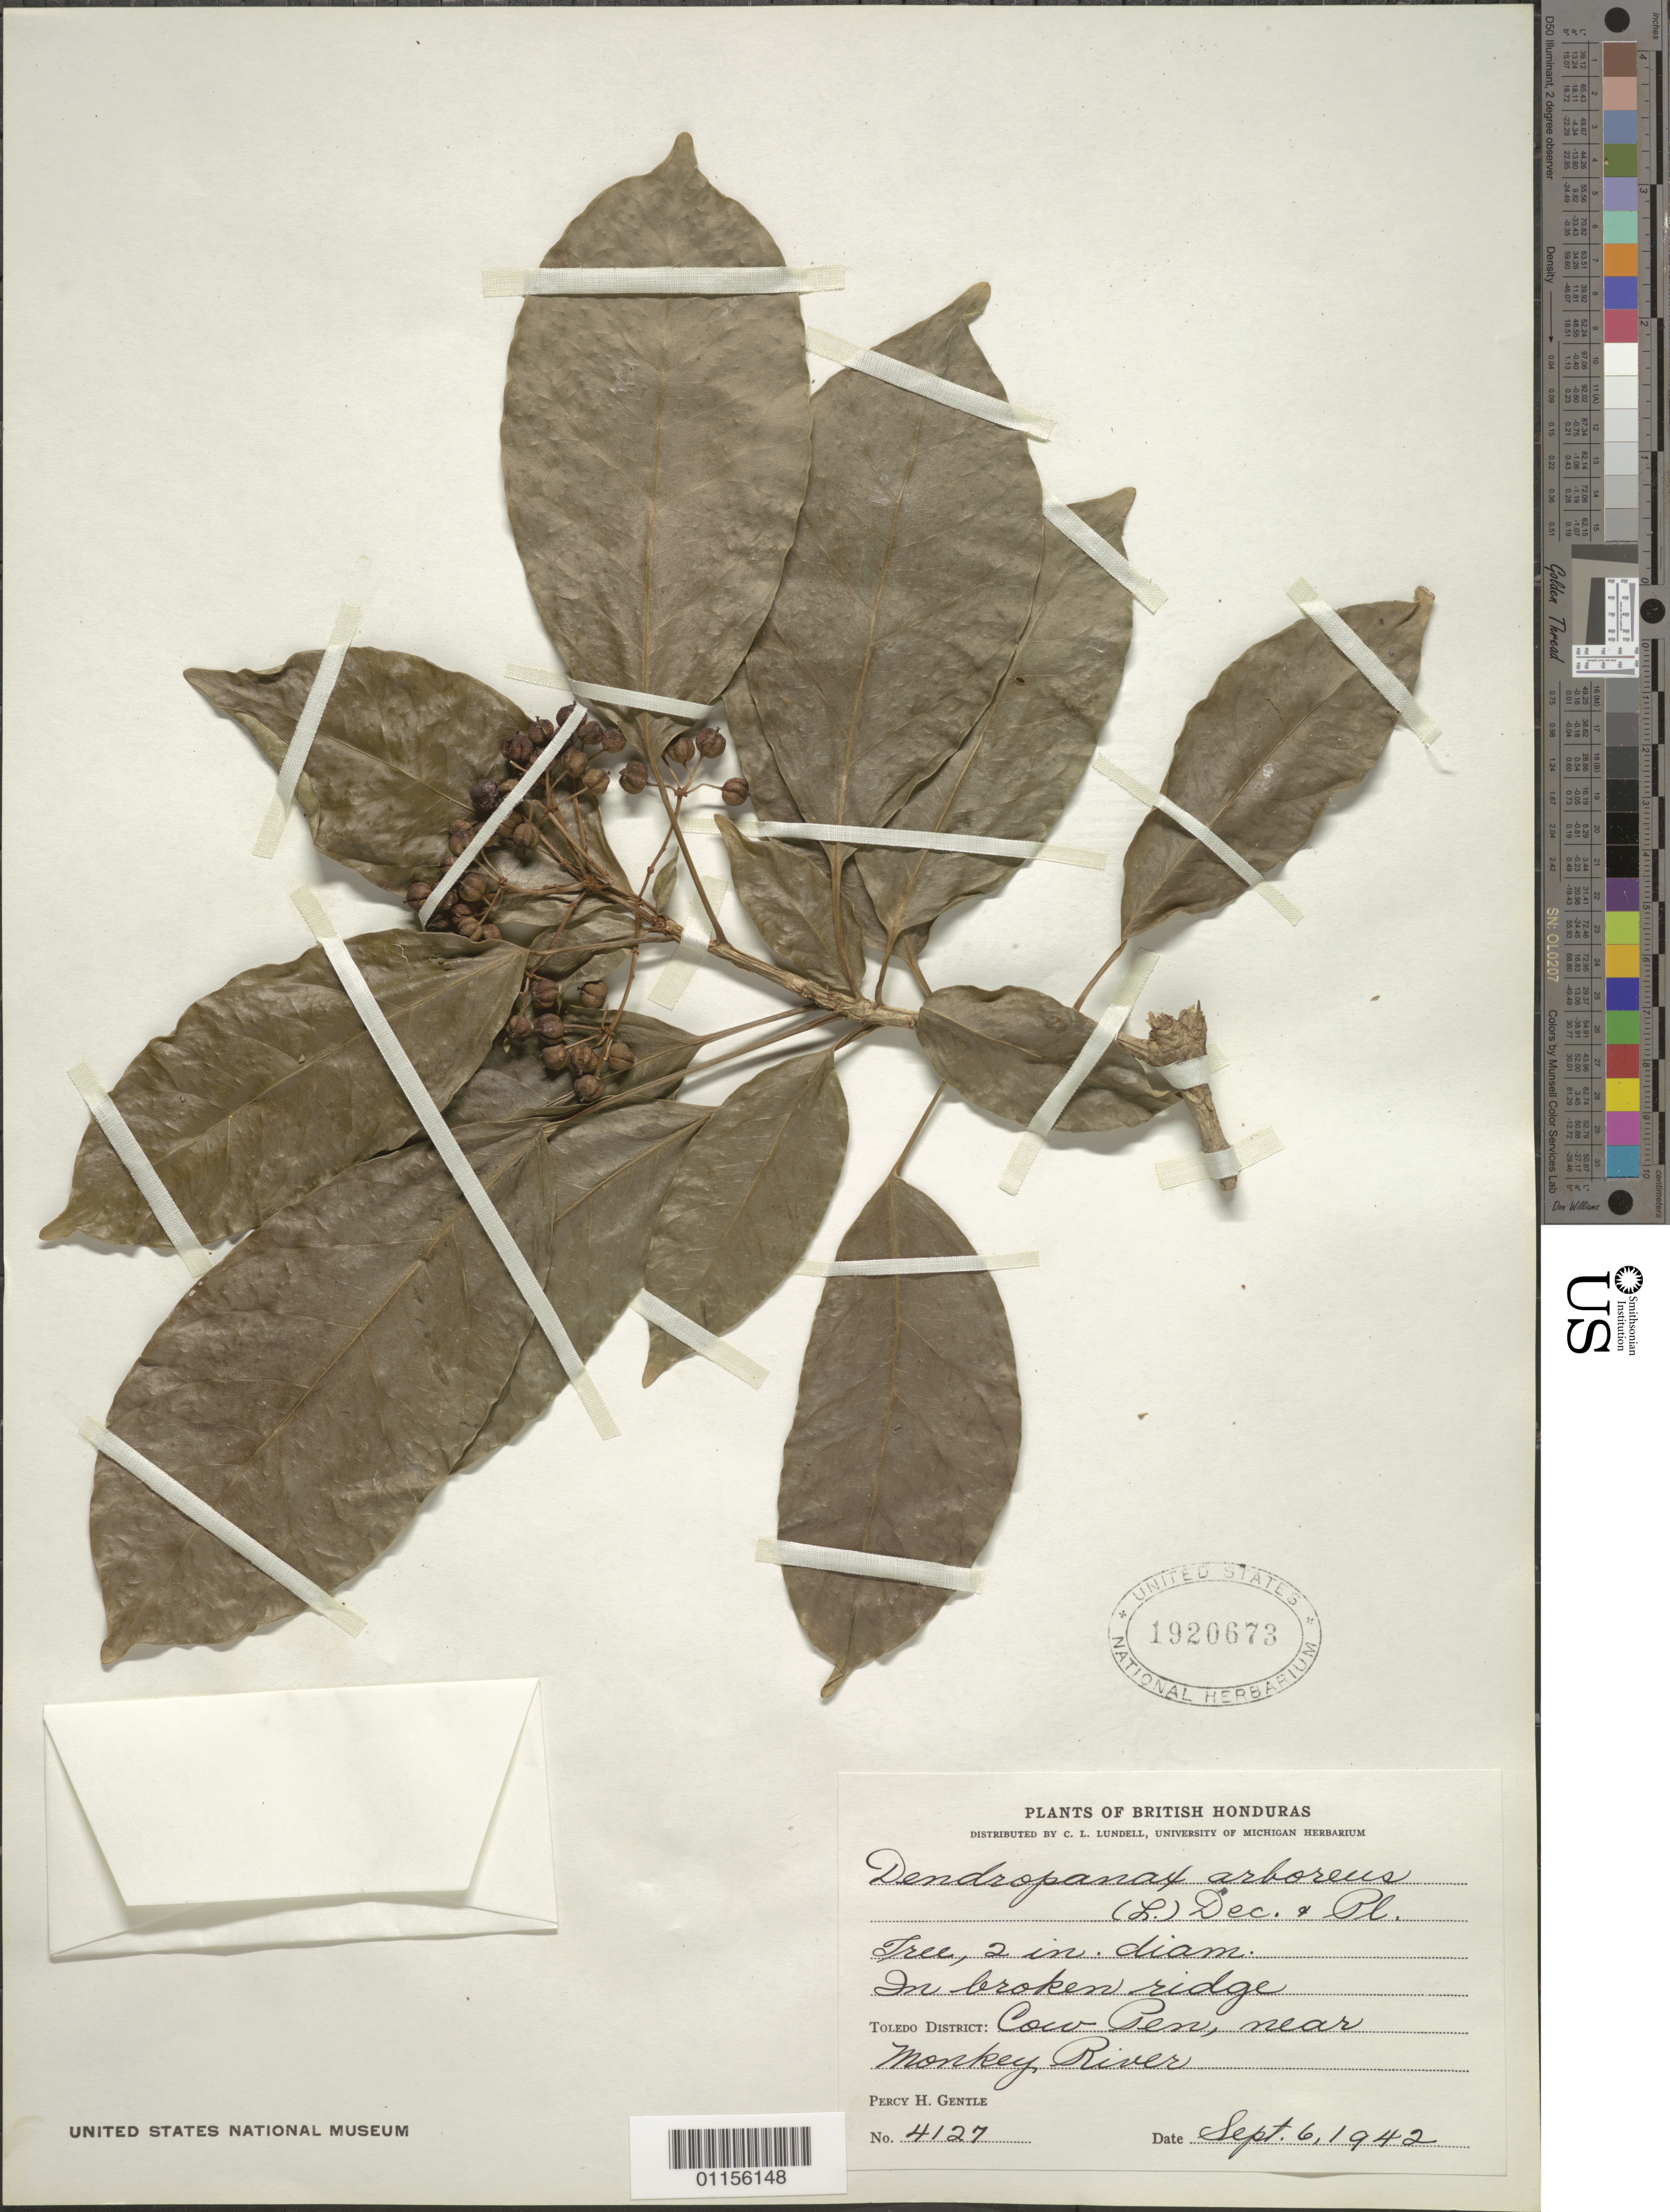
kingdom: Plantae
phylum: Tracheophyta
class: Magnoliopsida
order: Apiales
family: Araliaceae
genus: Dendropanax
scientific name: Dendropanax arboreus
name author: (L.) Decne. & Planch.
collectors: P. H. Gentle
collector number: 4127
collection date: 1942-09-06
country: Belize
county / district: Toledo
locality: Cowpen, near Monkey River.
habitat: Tree, in broken ridge.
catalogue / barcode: US 1920673